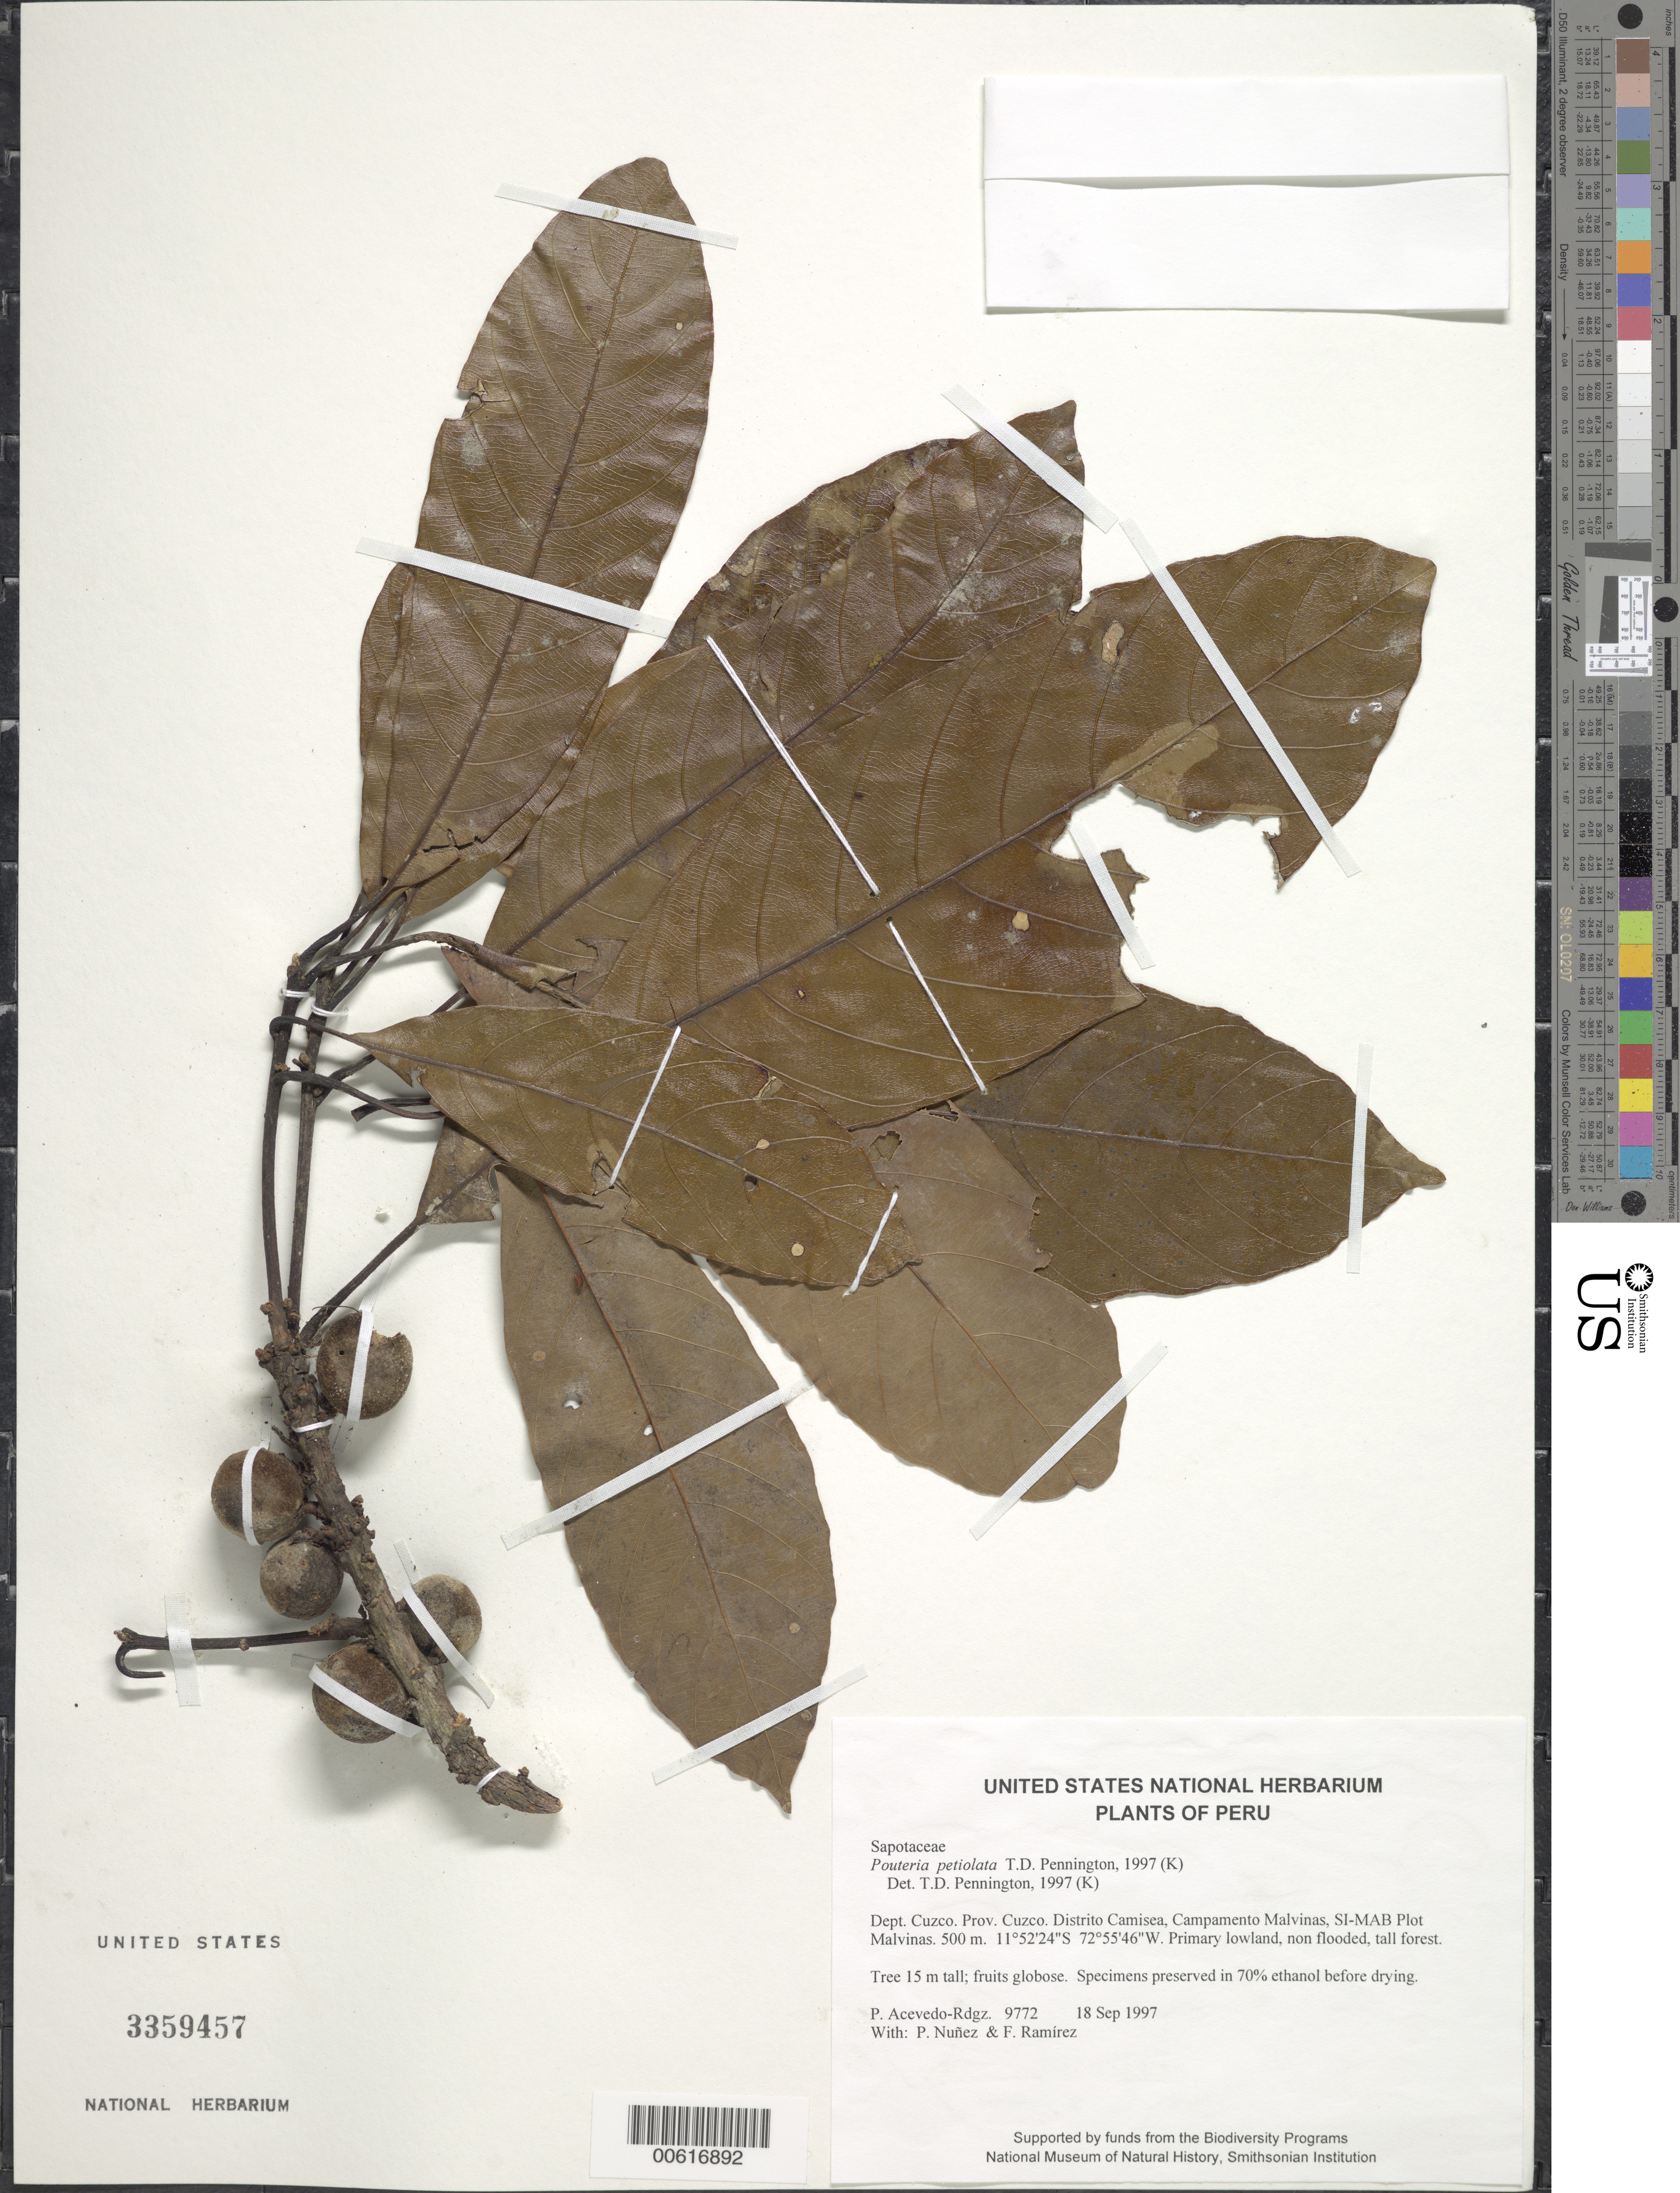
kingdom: Plantae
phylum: Tracheophyta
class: Magnoliopsida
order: Ericales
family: Sapotaceae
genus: Pouteria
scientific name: Pouteria petiolata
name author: T.D. Penn.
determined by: Pennington, T. D., (K)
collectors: P. Acevedo-Rodr., P. Nuñez V. & F. Ramirez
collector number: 9772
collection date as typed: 18 Sep 1997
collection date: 1997-09-18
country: Peru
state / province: Cusco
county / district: Cusco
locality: Distrito Camisea, Campamento Malvinas, SI-MAB Plot Malvinas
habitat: Primary lowland, non flooded, tall forest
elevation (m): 500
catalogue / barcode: US 3359457